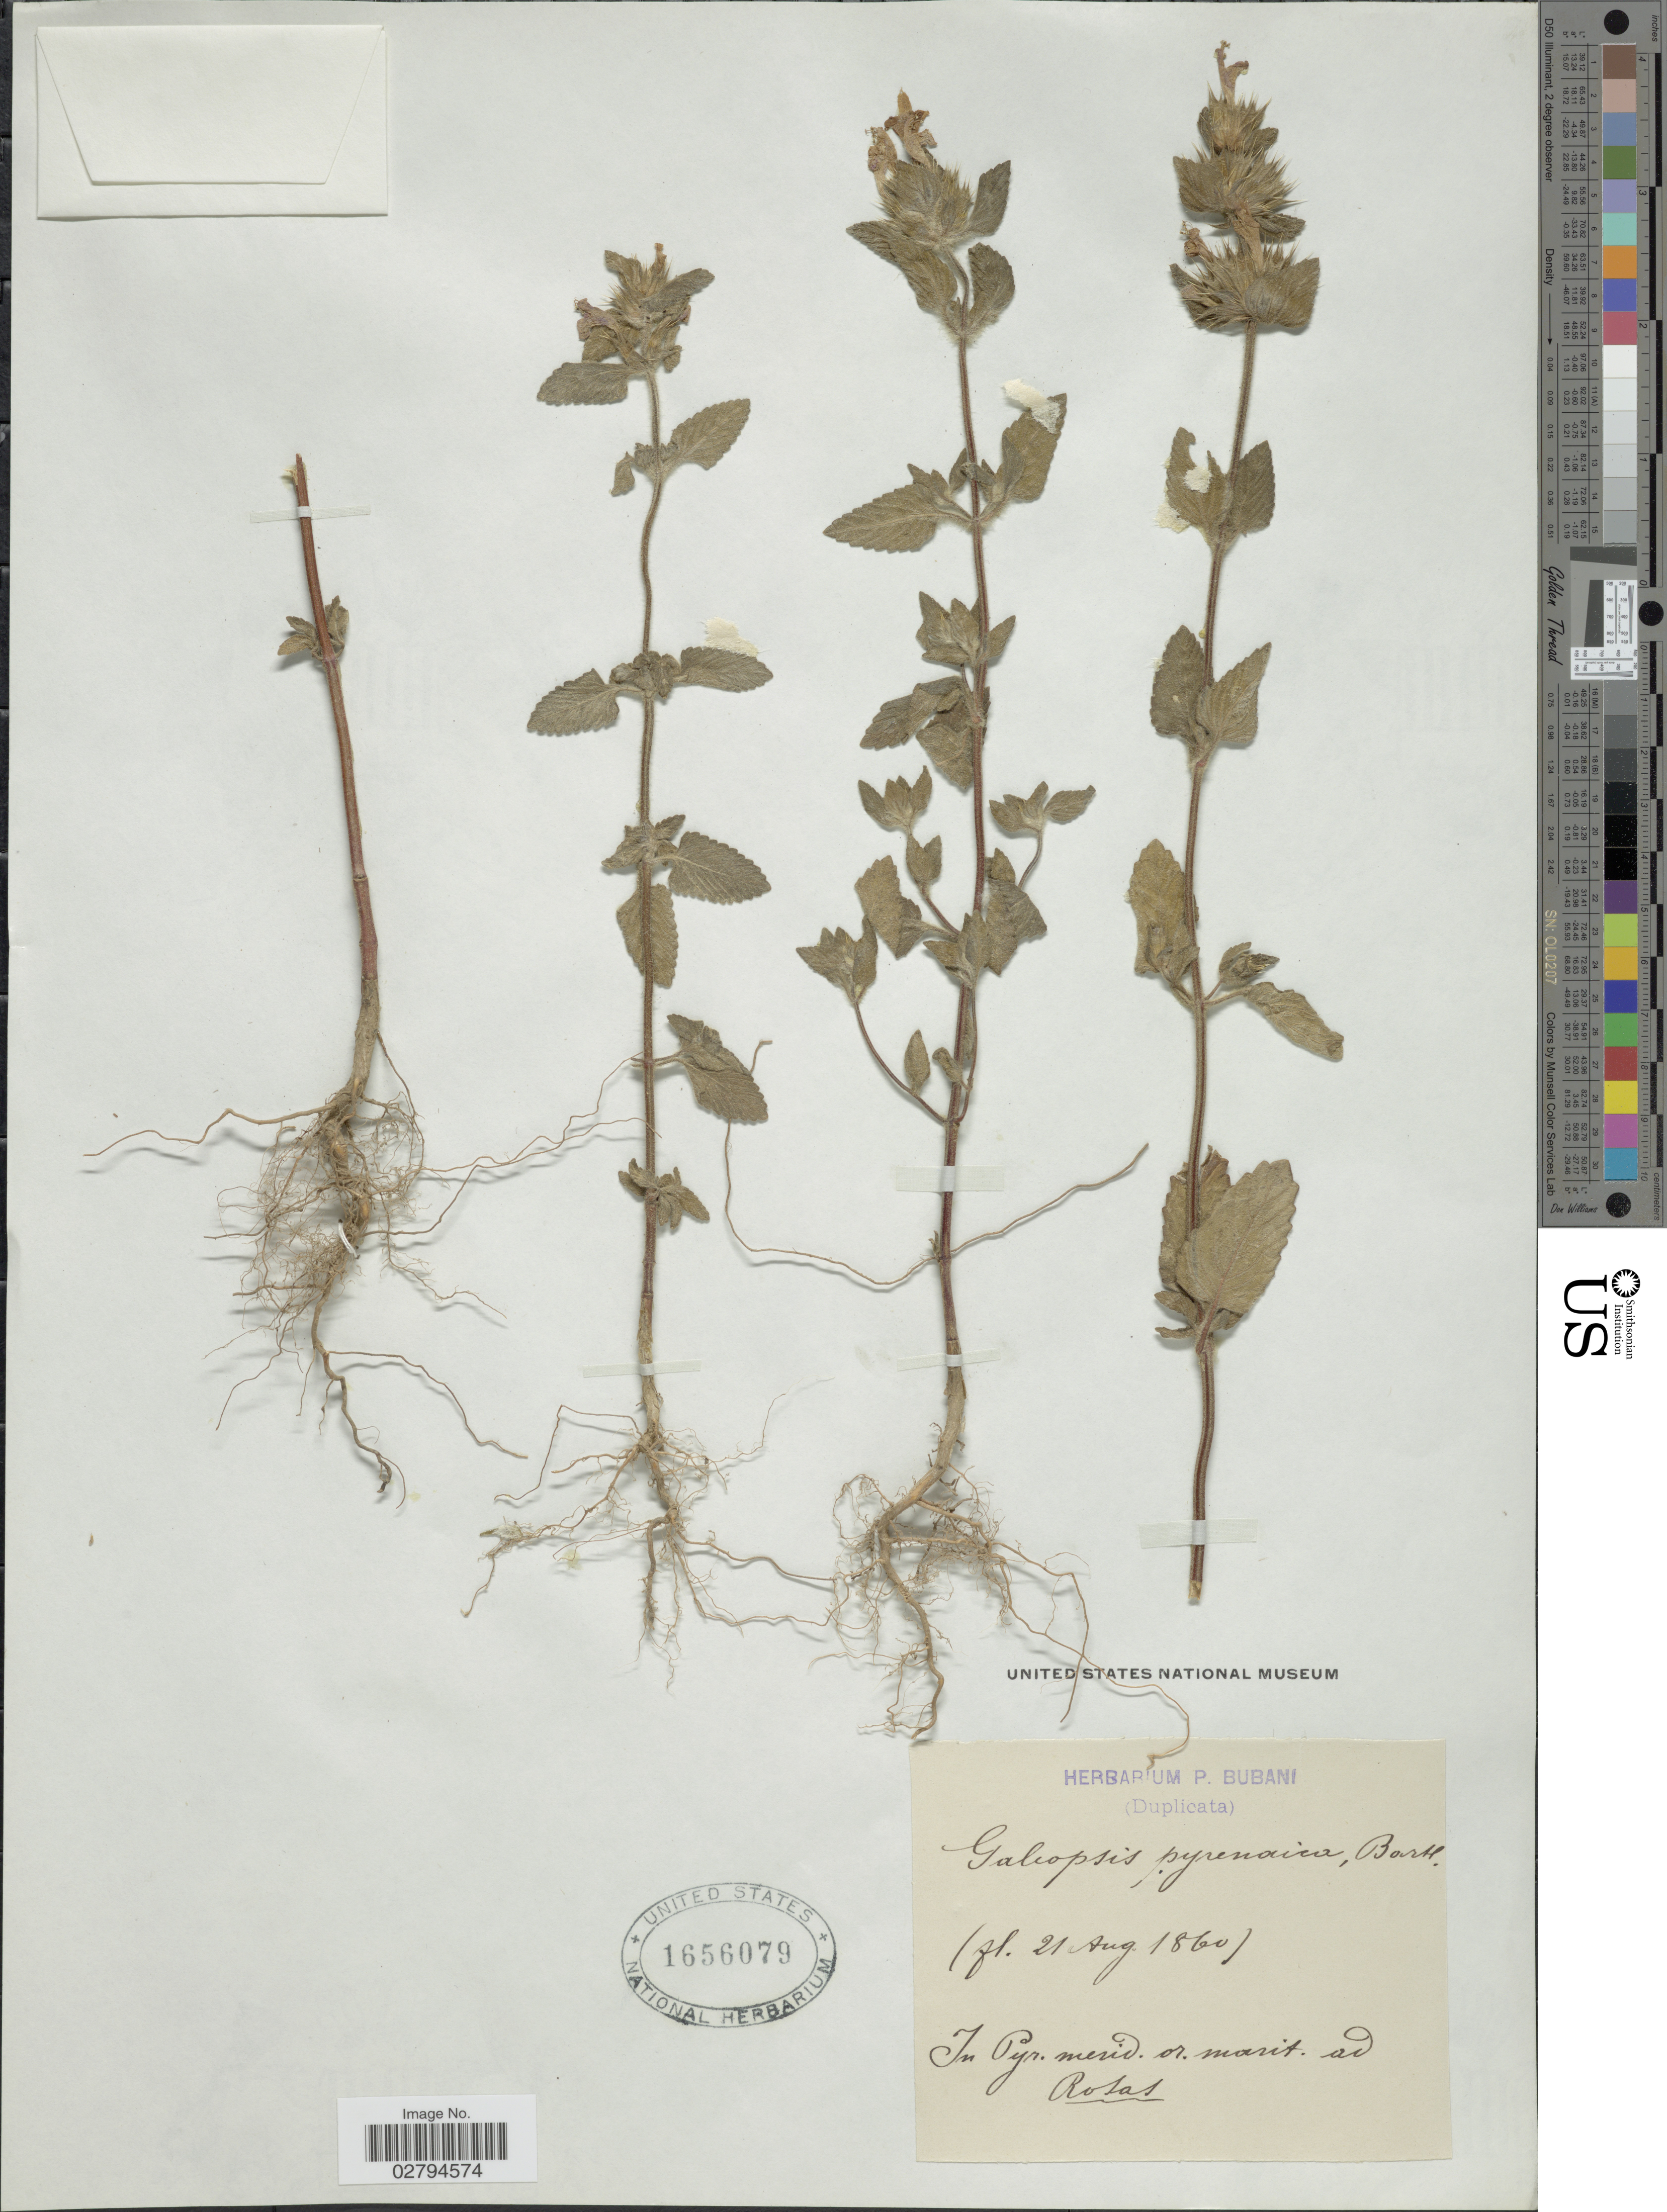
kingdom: Plantae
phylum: Tracheophyta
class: Magnoliopsida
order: Lamiales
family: Lamiaceae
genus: Galeopsis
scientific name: Galeopsis pyrenaica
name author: Bartl.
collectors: ex herb. P. Bubani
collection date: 1860-08-21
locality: In Pyr. merid.or marit. ad. Rosas.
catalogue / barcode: US 1656079